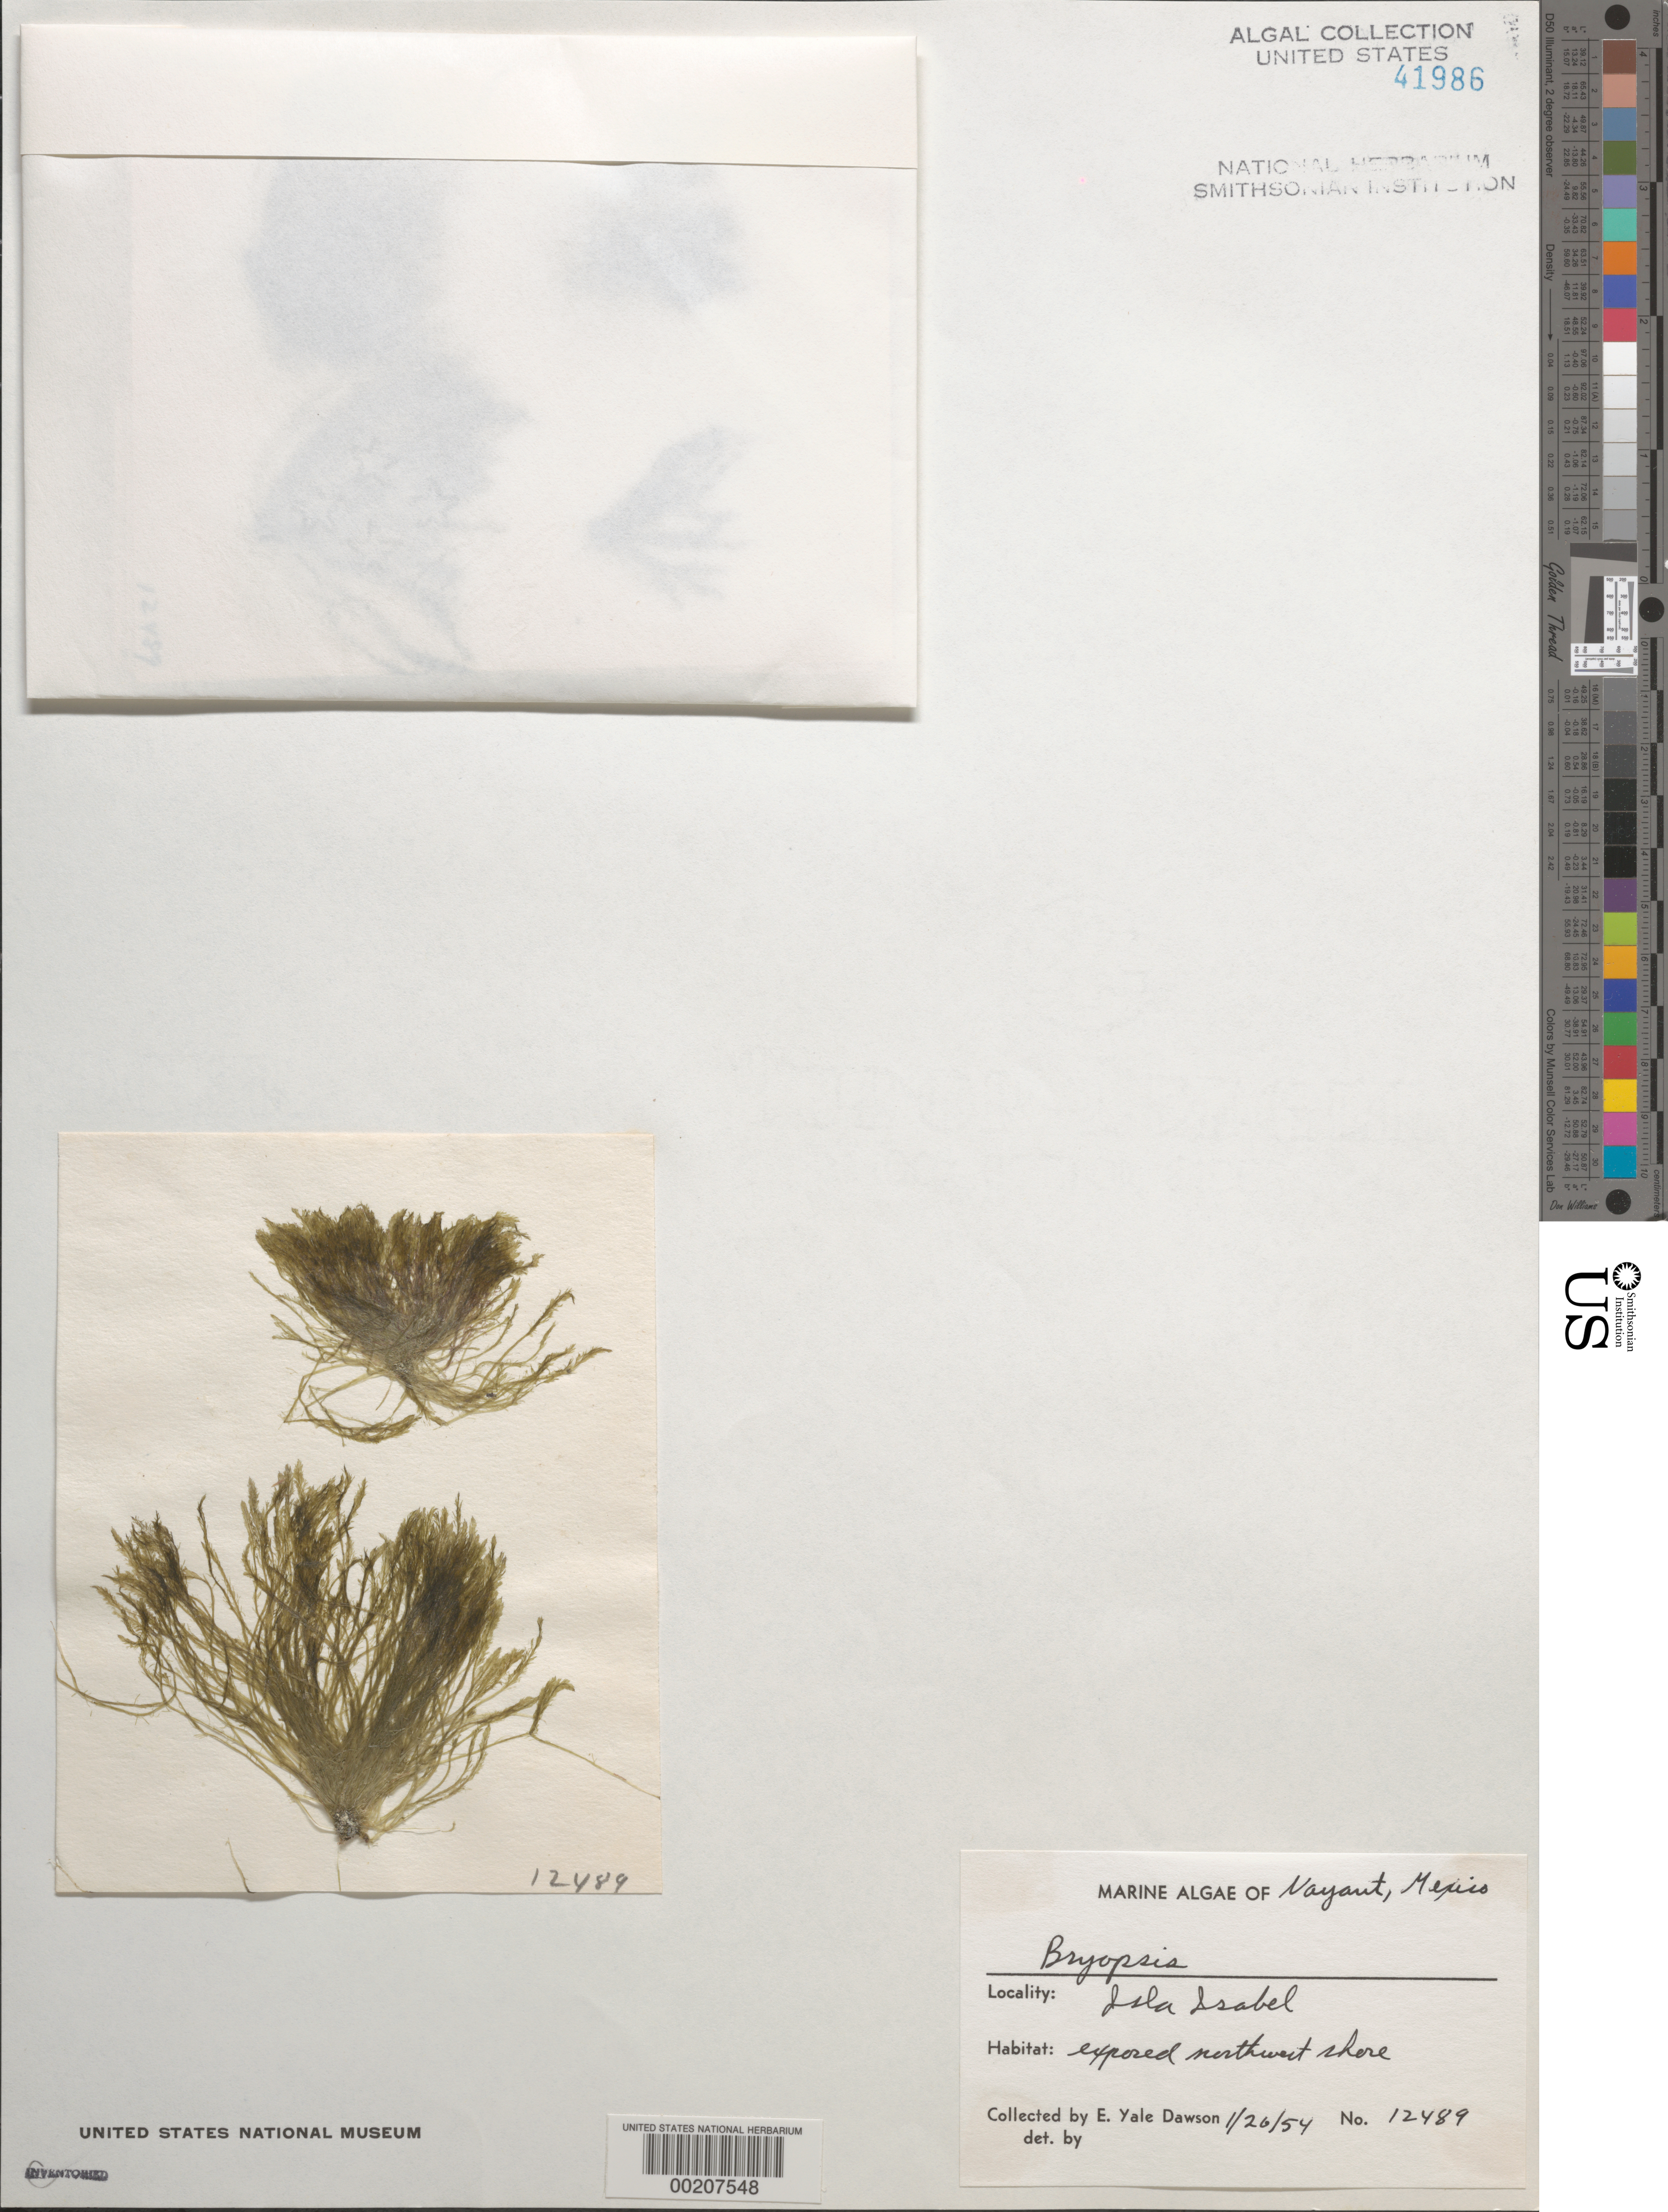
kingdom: Plantae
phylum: Chlorophyta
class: Ulvophyceae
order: Bryopsidales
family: Bryopsidaceae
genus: Bryopsis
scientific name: Bryopsis sp.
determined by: Dawson, E. Y.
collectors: E. Y. Dawson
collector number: EYD 12489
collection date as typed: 26 Jan 1954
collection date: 1954-01-26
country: Mexico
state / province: Nayarit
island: Isla Isabela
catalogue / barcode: US 41986